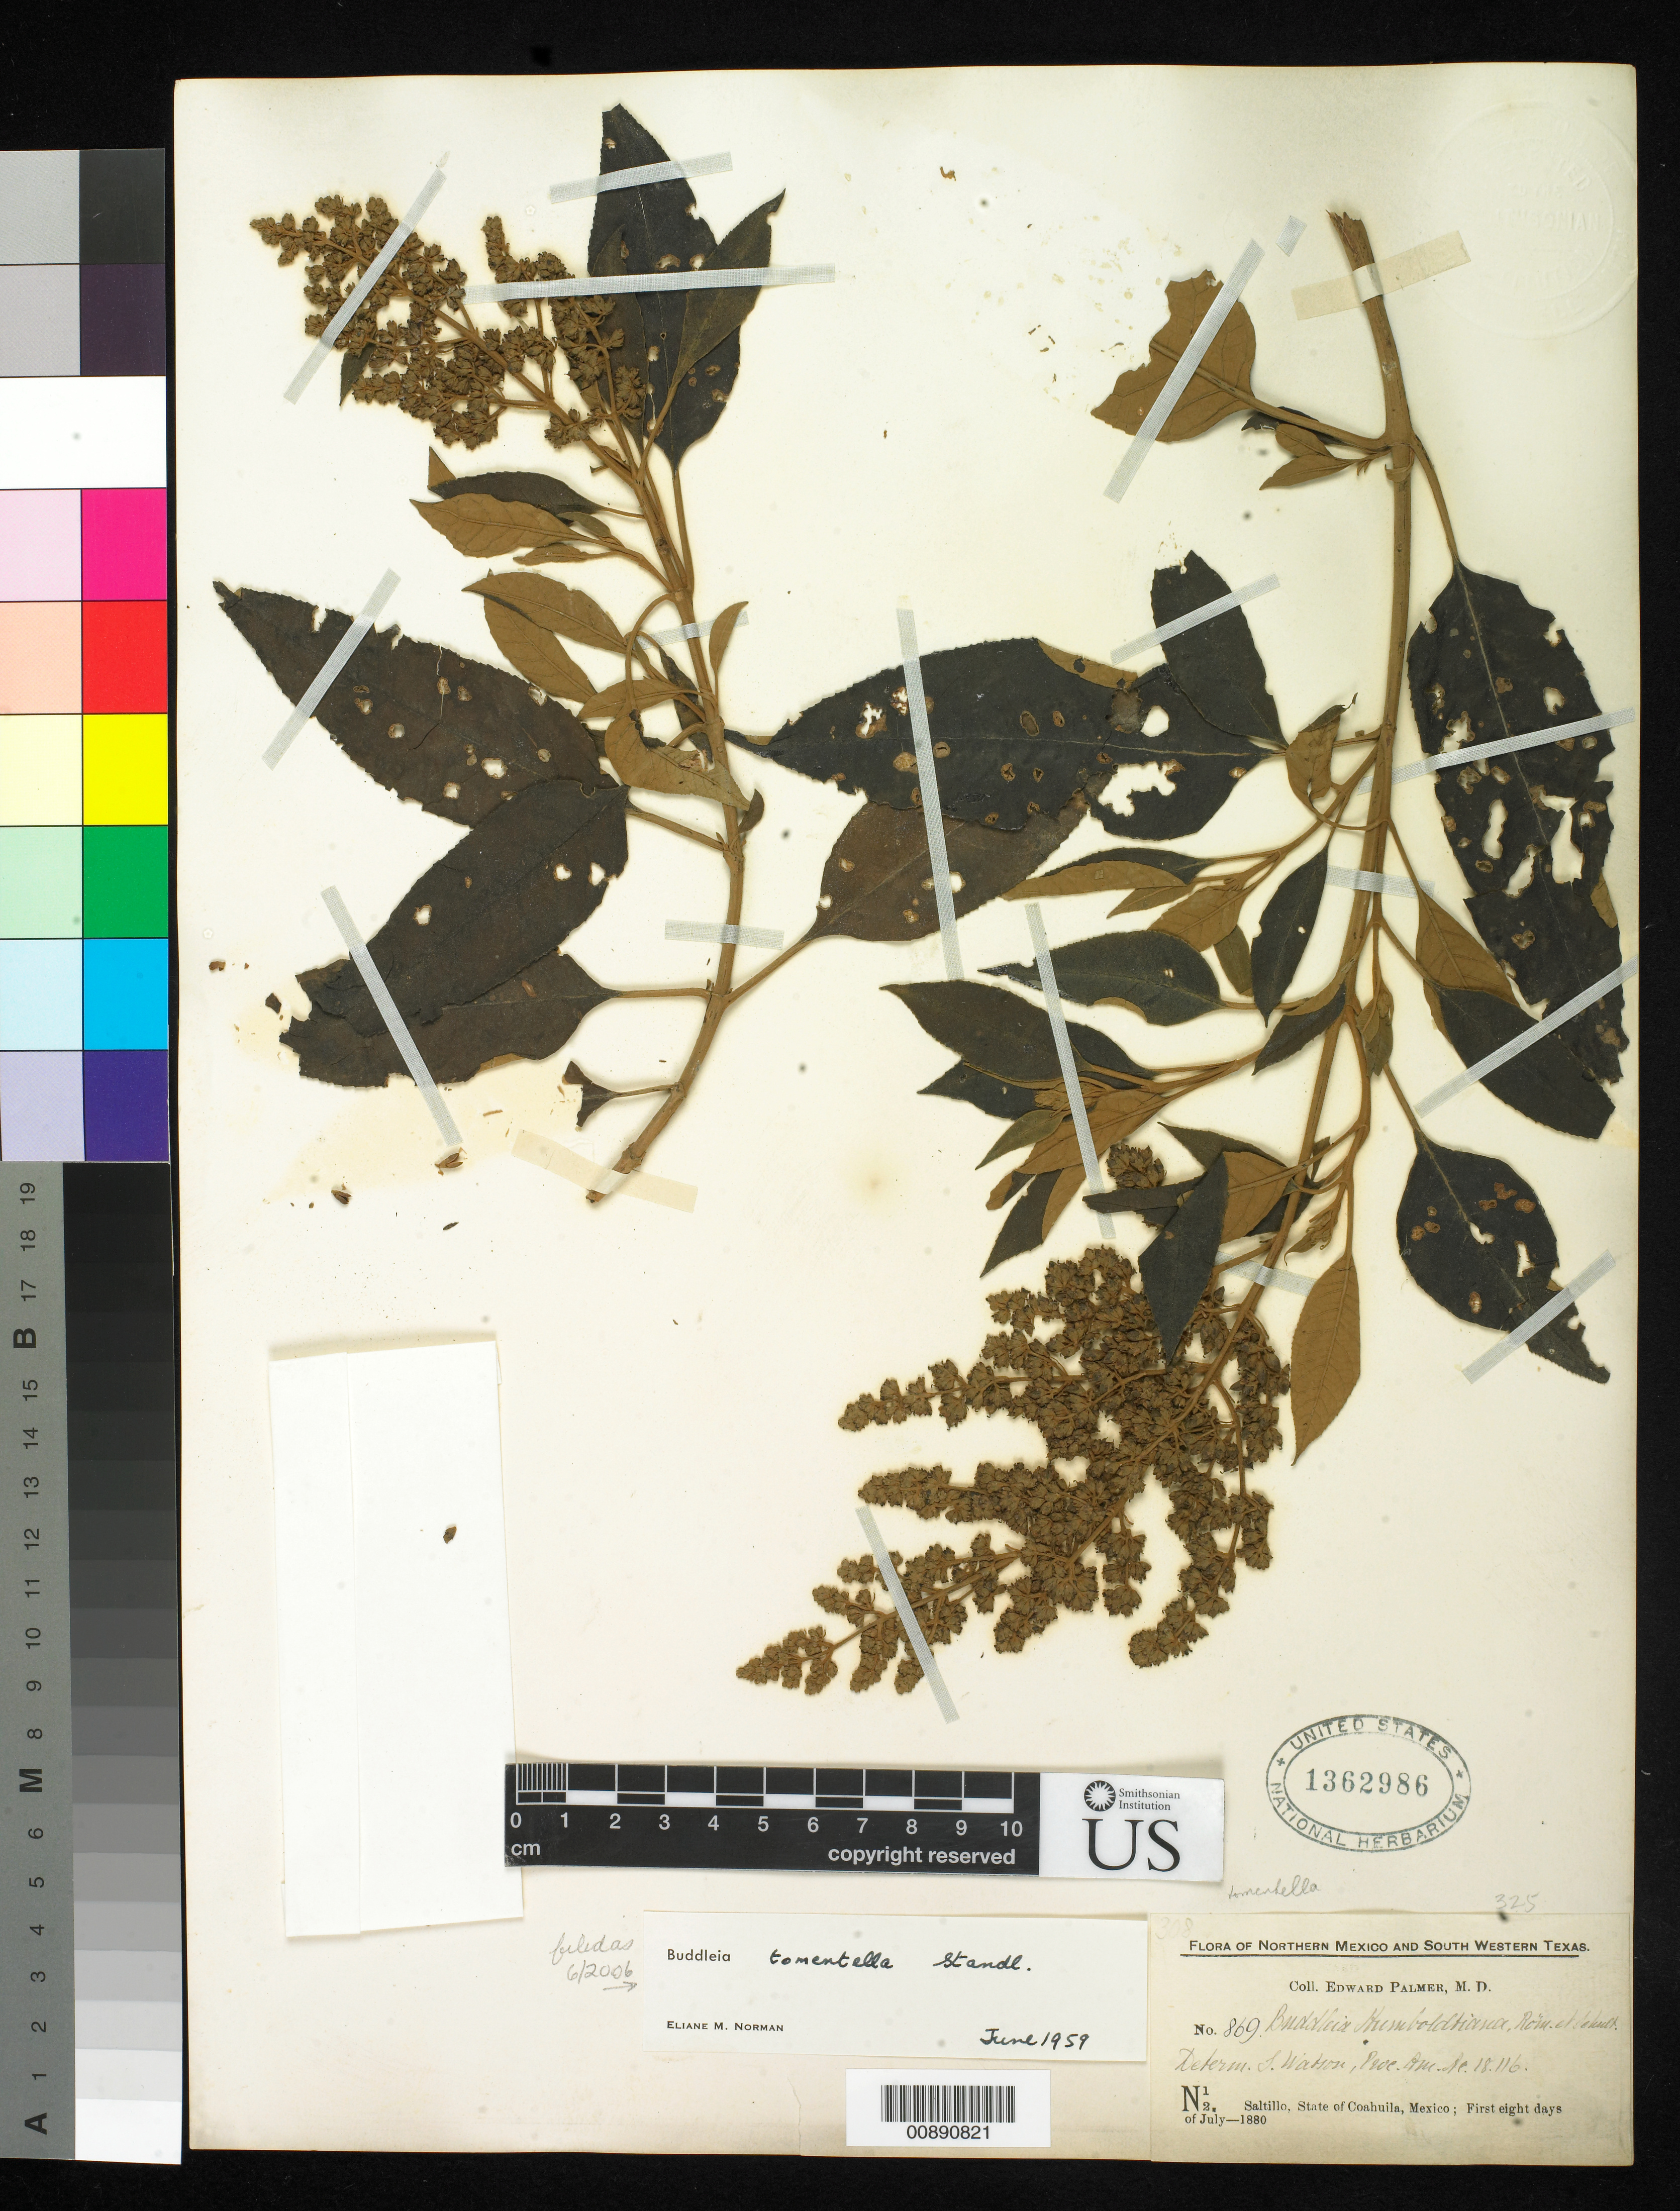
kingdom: Plantae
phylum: Tracheophyta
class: Magnoliopsida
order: Lamiales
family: Scrophulariaceae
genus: Buddleja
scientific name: Buddleja tomentella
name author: Standl.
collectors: E. Palmer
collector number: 869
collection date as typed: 01 Jul 1880 to 08 Jul 1880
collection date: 1880-07-01/1880-07-08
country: Mexico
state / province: Coahuila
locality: N12. Saltillo, Coahuila.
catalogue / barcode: US 1362986